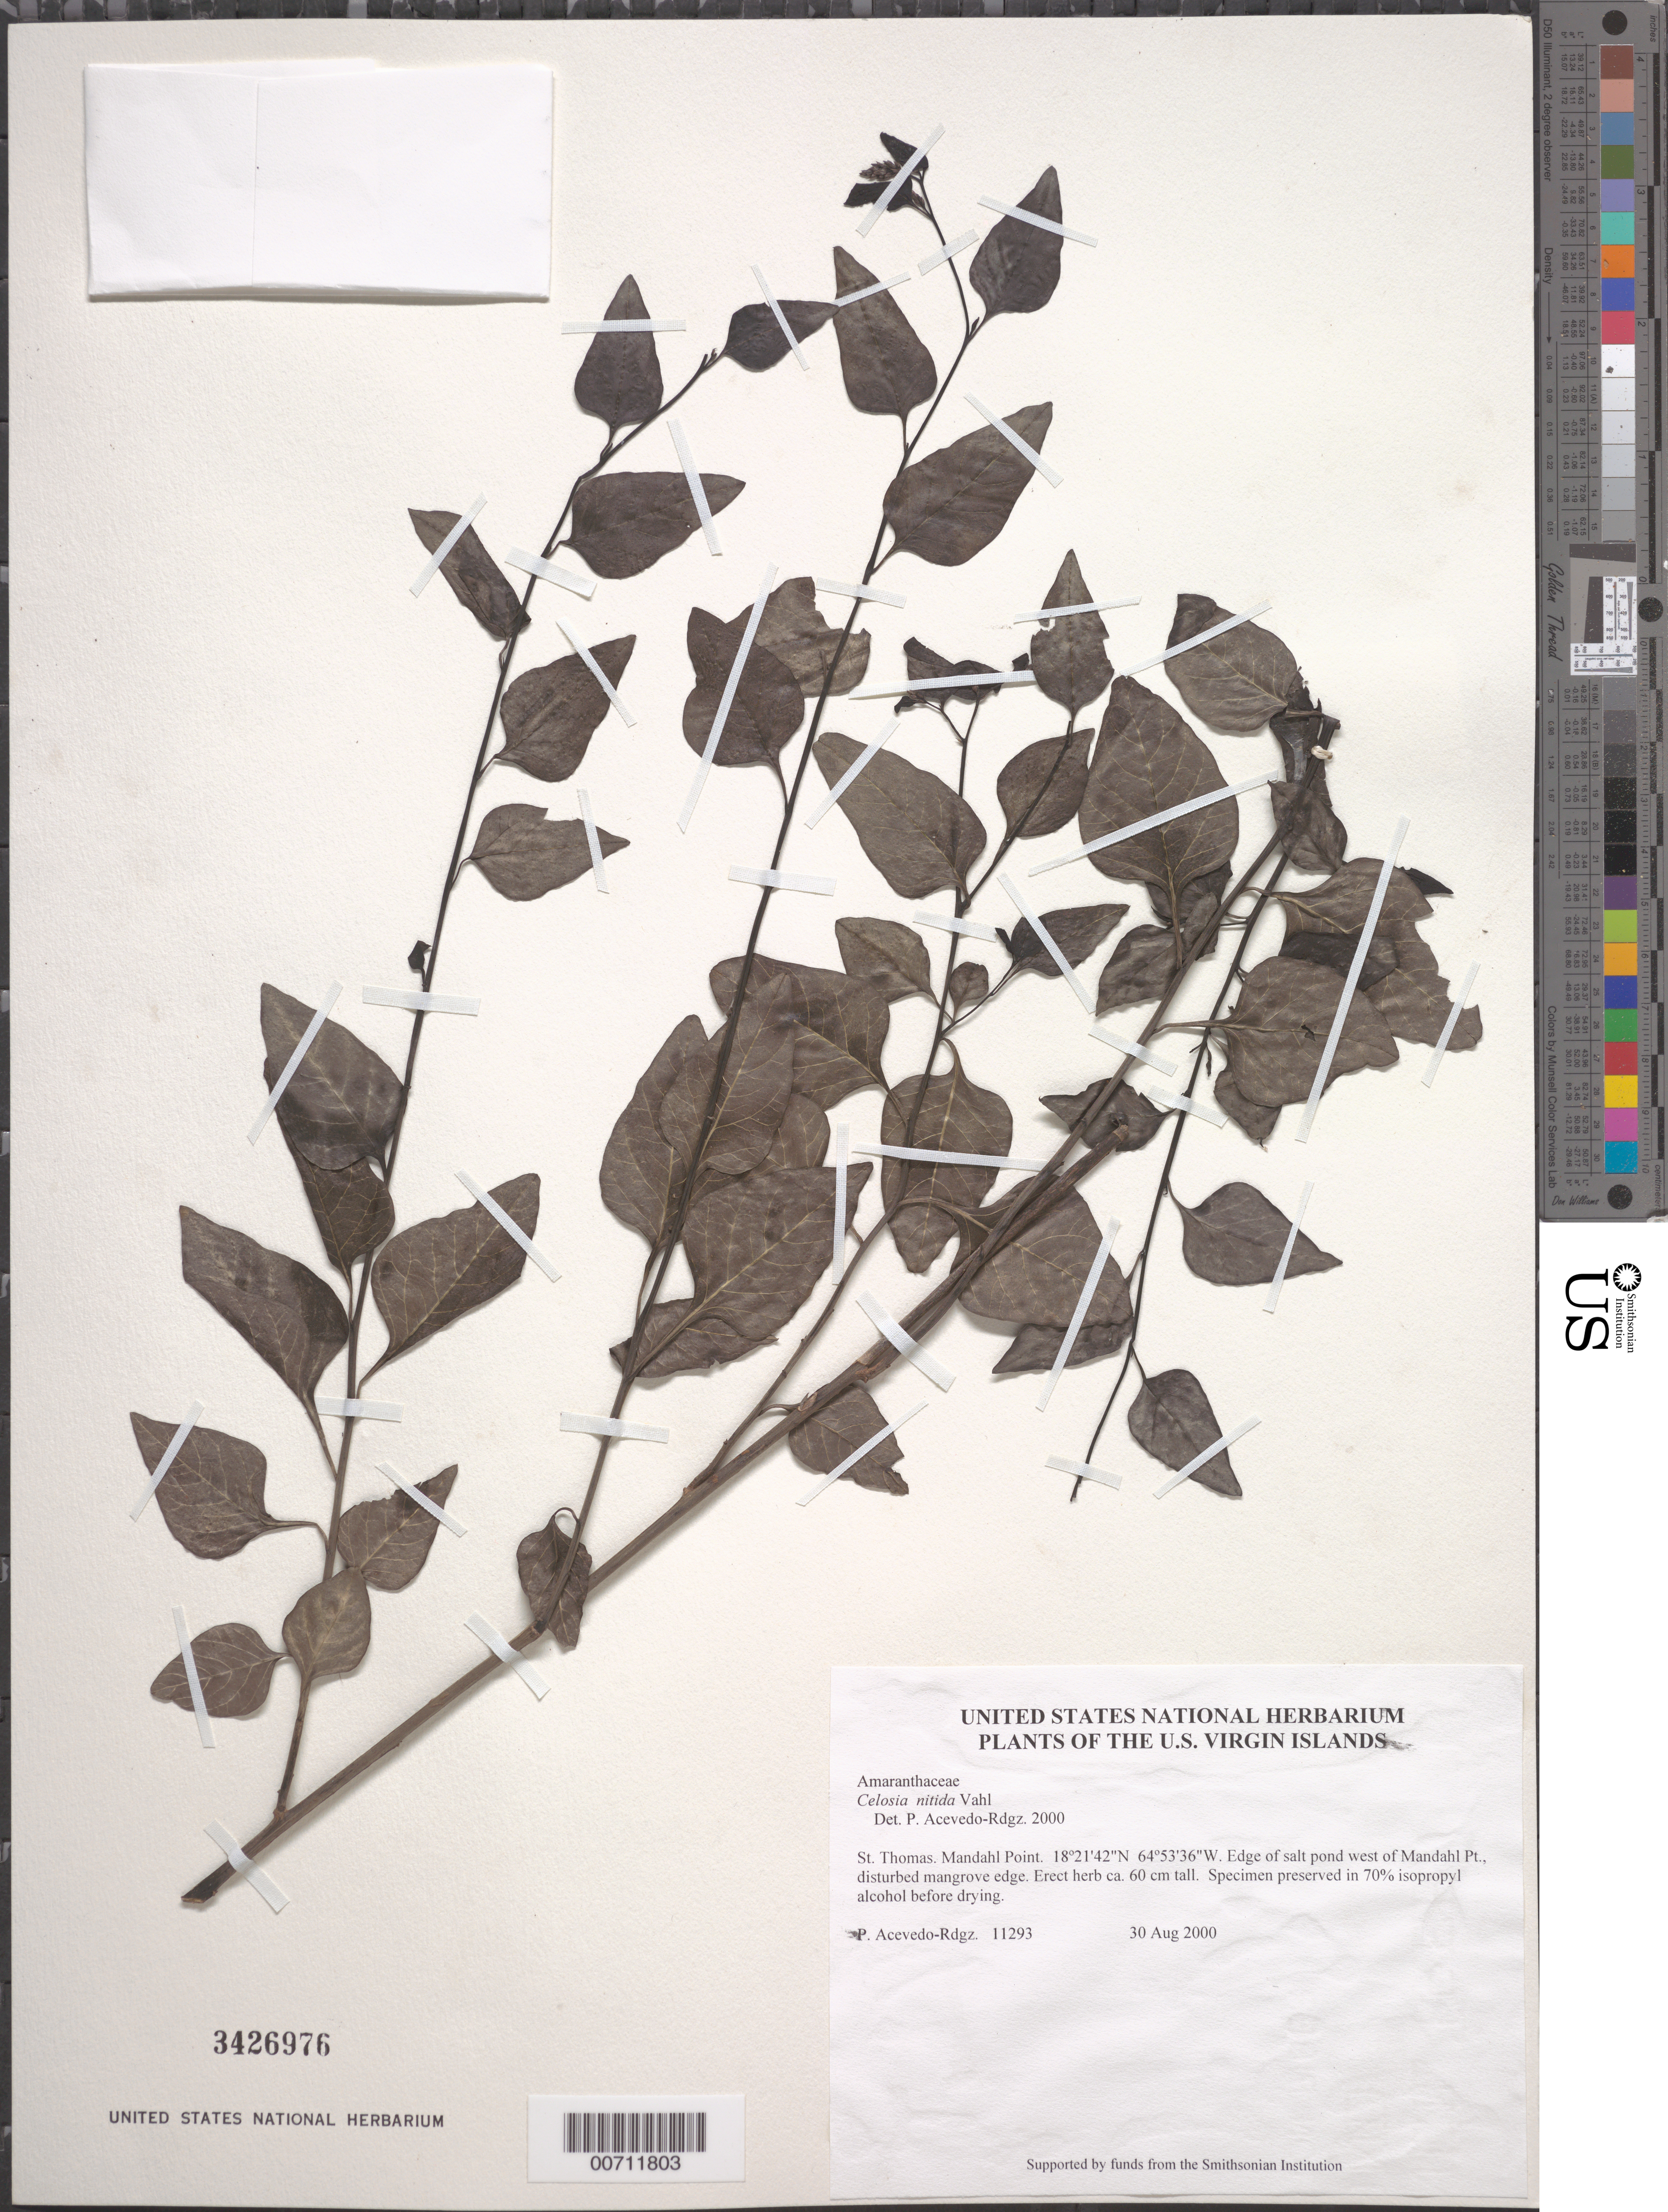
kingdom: Plantae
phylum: Tracheophyta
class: Magnoliopsida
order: Caryophyllales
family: Amaranthaceae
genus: Celosia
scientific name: Celosia nitida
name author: Vahl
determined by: Acevedo-Rodríguez, P., (BOT), Smithsonian Institution - National Museum of Natural History (UNITED STATES)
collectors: P. Acevedo-Rodr.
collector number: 11293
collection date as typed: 30 Aug 2000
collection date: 2000-08-30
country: U.S. Virgin Islands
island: St. Thomas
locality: Mandahl Point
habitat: Edge of salt pond west of Mandahl Pt., disturbed mangrove edge.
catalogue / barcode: US 3426976